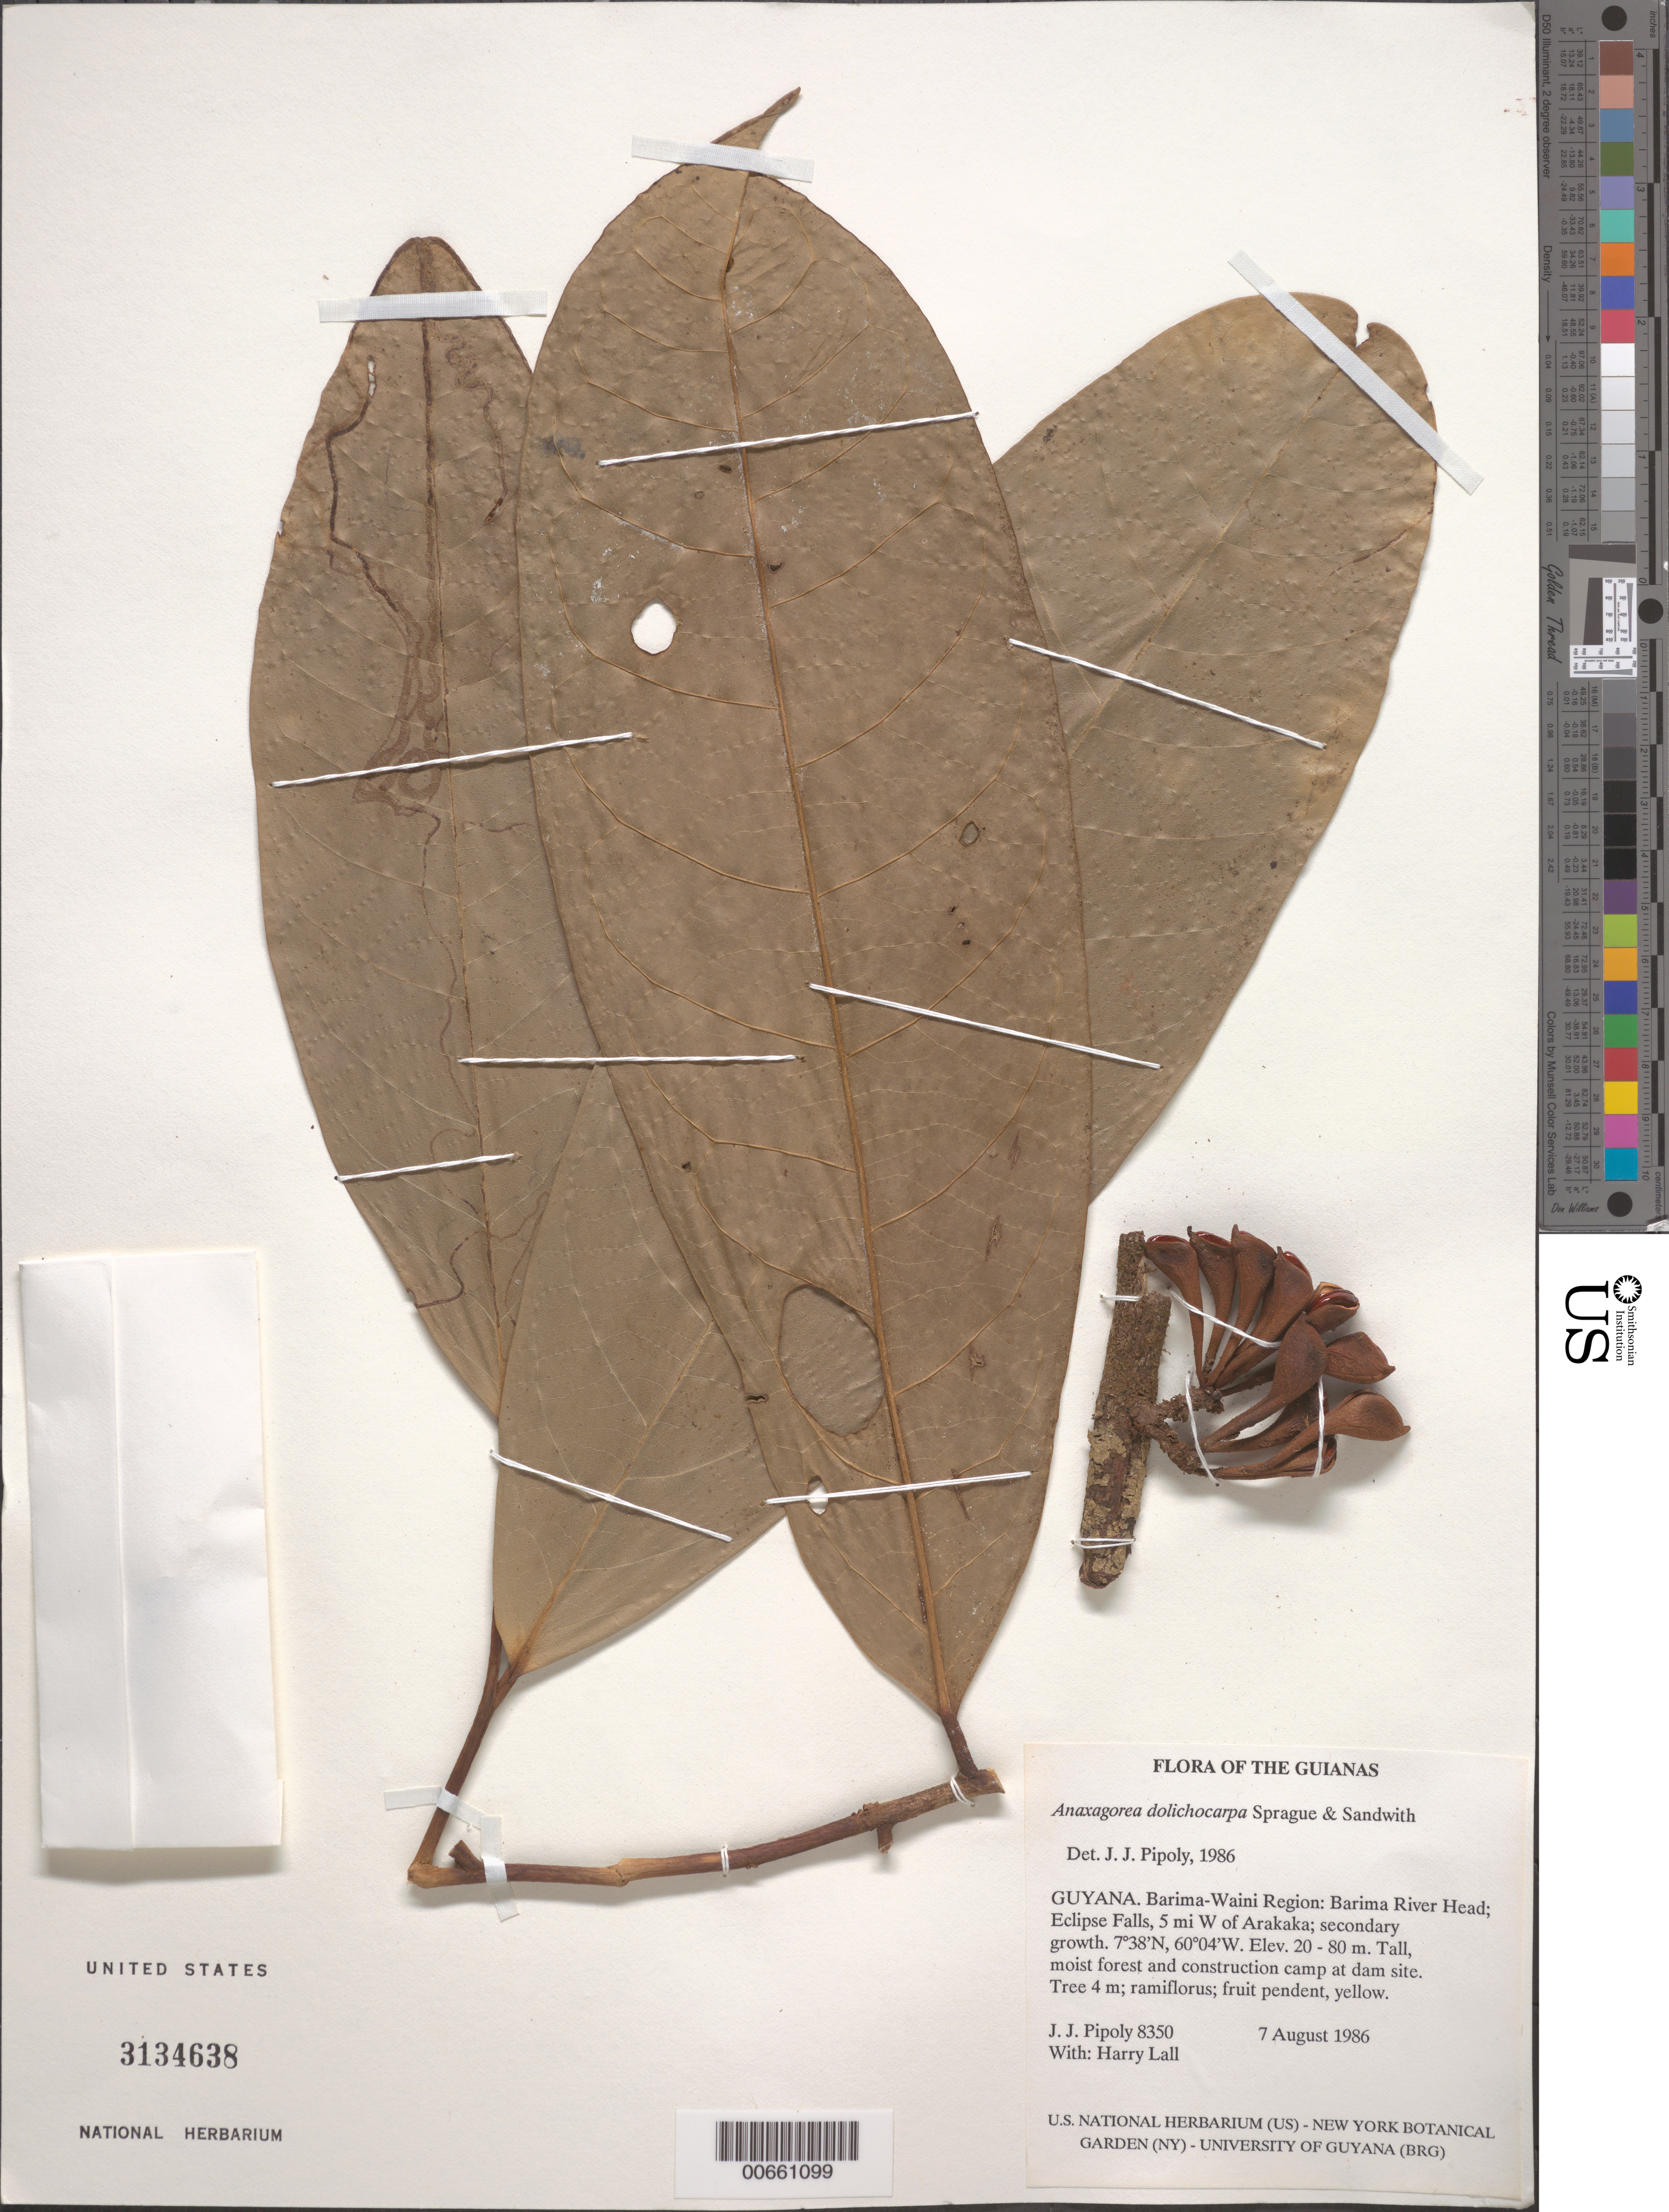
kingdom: Plantae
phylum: Tracheophyta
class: Magnoliopsida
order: Magnoliales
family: Annonaceae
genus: Anaxagorea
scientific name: Anaxagorea dolichocarpa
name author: Sprague & Sandwith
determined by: Pipoly, J. J., III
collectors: J. J. Pipoly & H. Lall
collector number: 8350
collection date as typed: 7 August 1986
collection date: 1986-08-07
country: Guyana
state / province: Barima-Waini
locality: Barima River head; Eclipse Falls, 5 mi W of Arakaka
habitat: Secondary growth, tall moist forest and construction camp at dam site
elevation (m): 20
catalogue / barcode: US 3134638